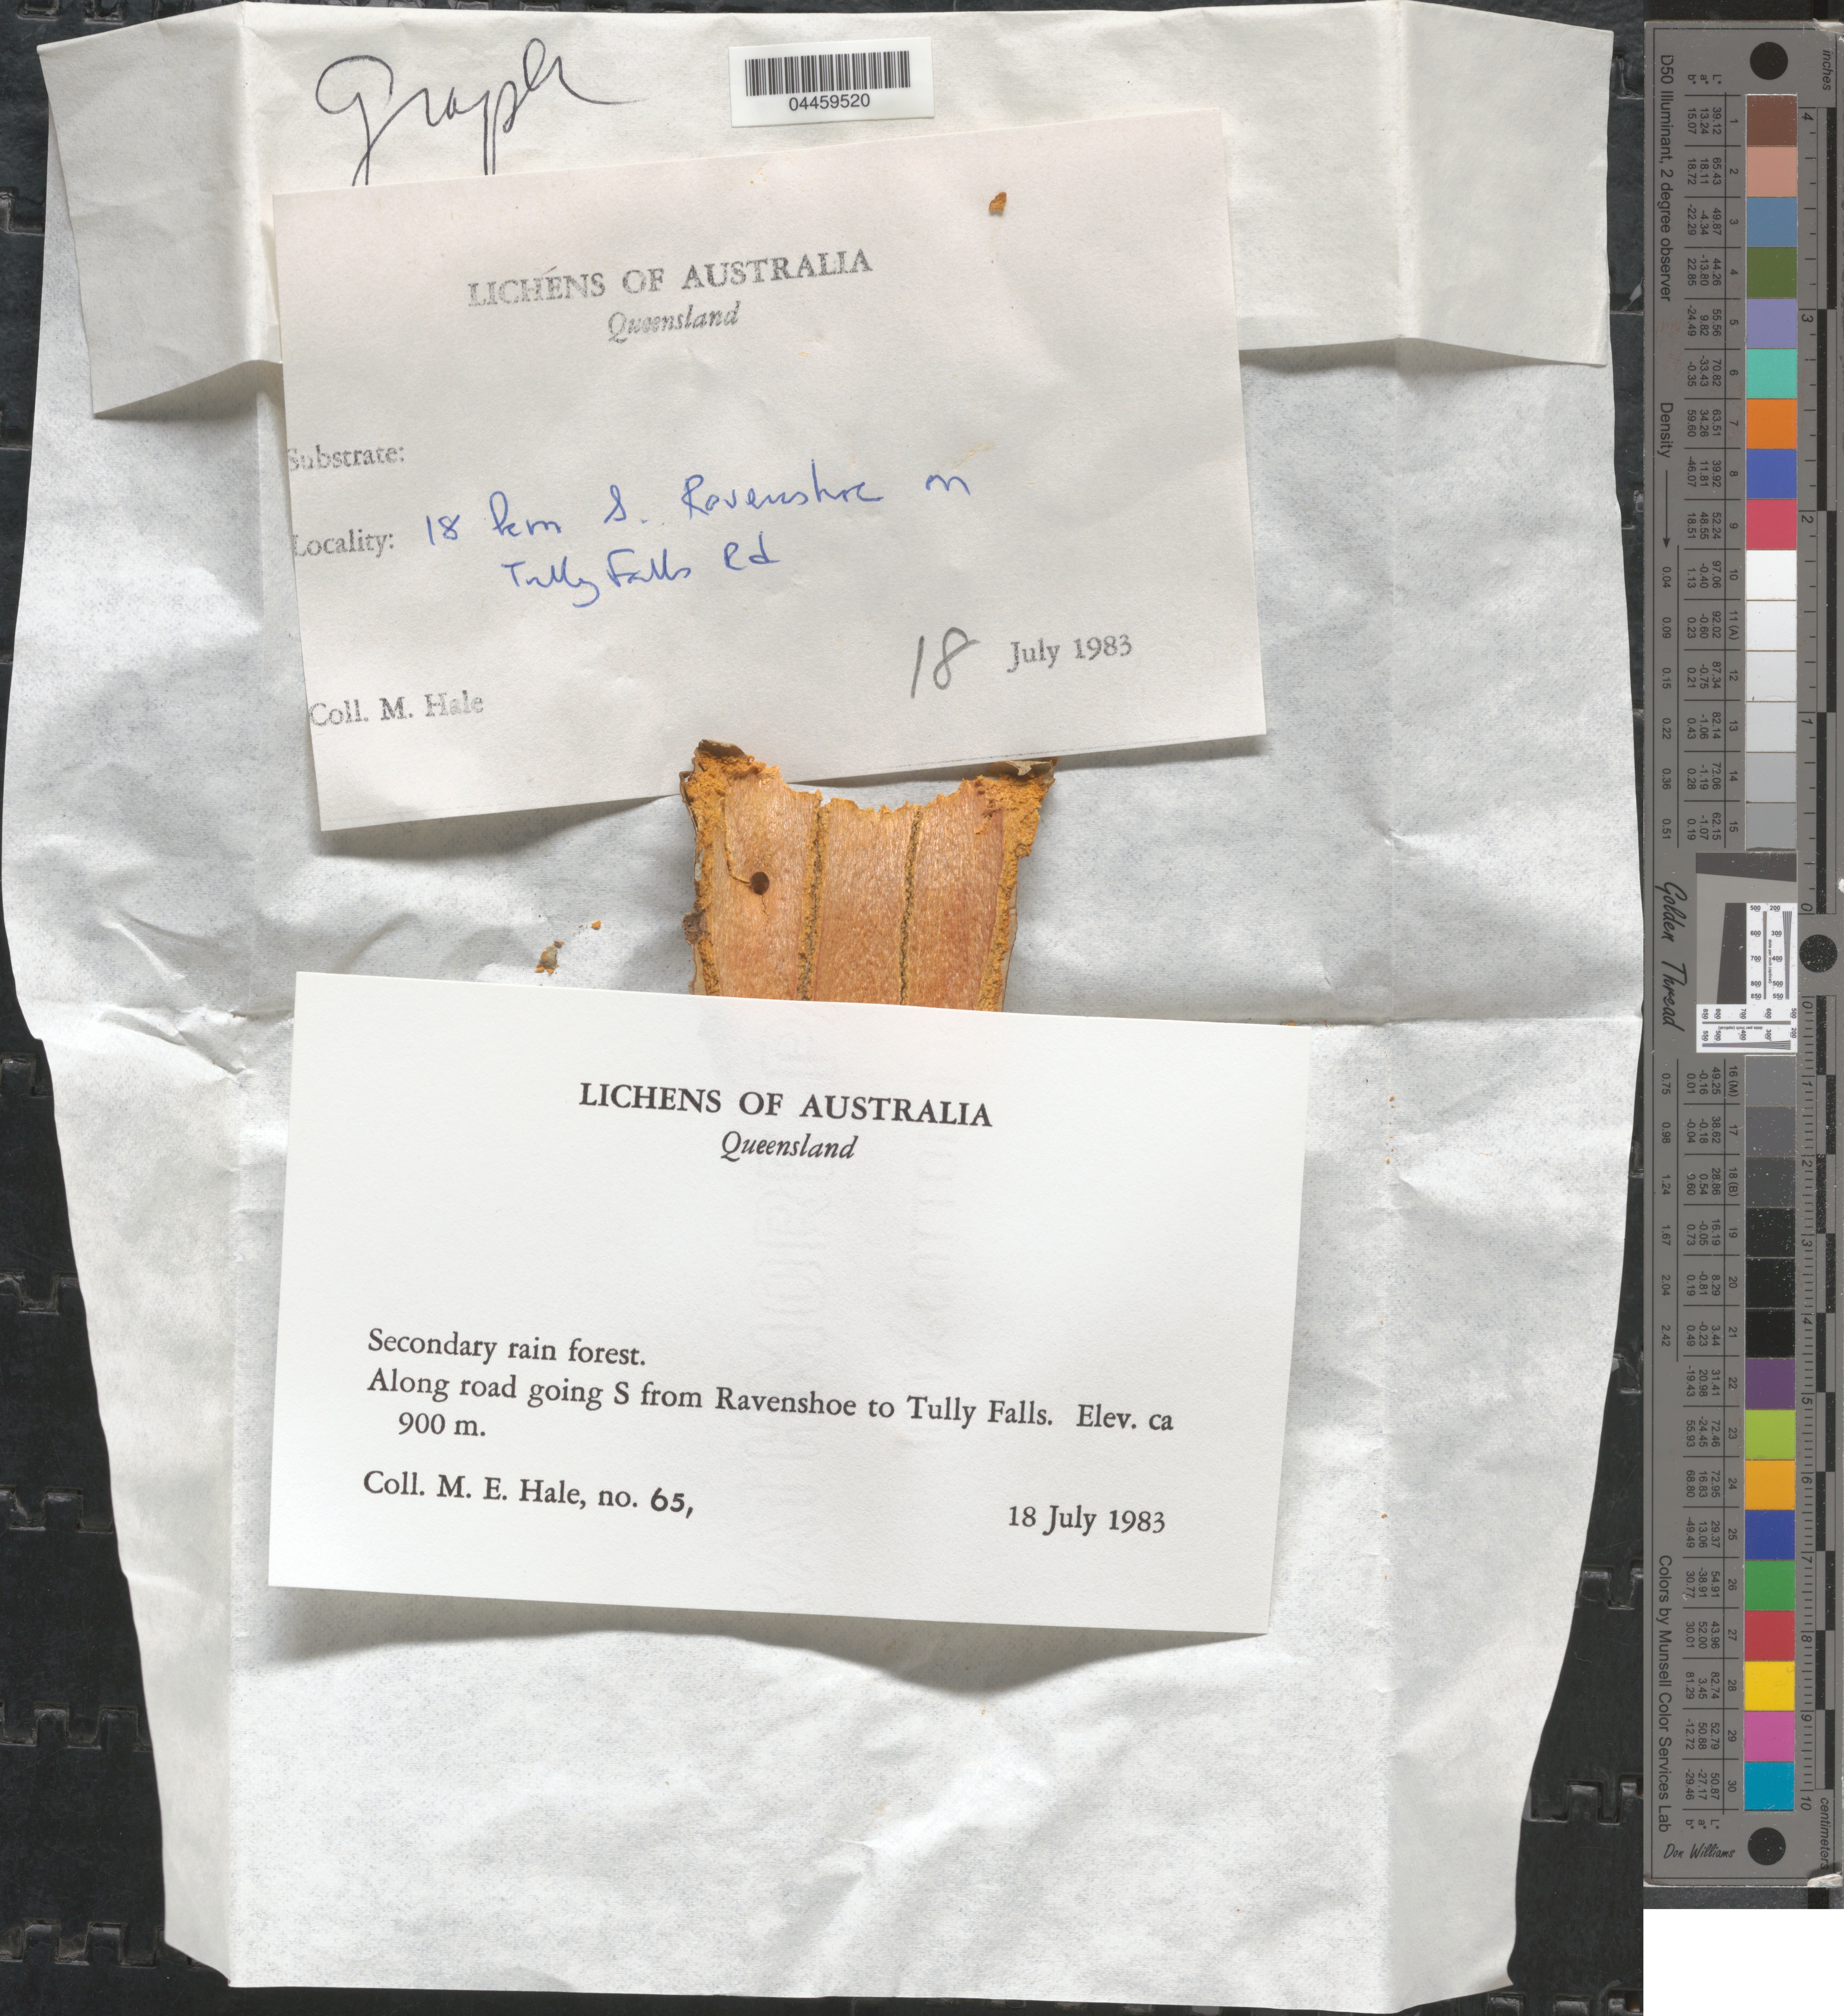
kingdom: Fungi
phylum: Ascomycota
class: Lecanoromycetes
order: Ostropales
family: Graphidaceae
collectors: M. Hale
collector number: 65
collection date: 1983-07-18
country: Australia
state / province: Queensland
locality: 18 km S. Ravenshoe on Tully Falls Rd. Along road going S from Ravenshoe to Tully Falls.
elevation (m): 900